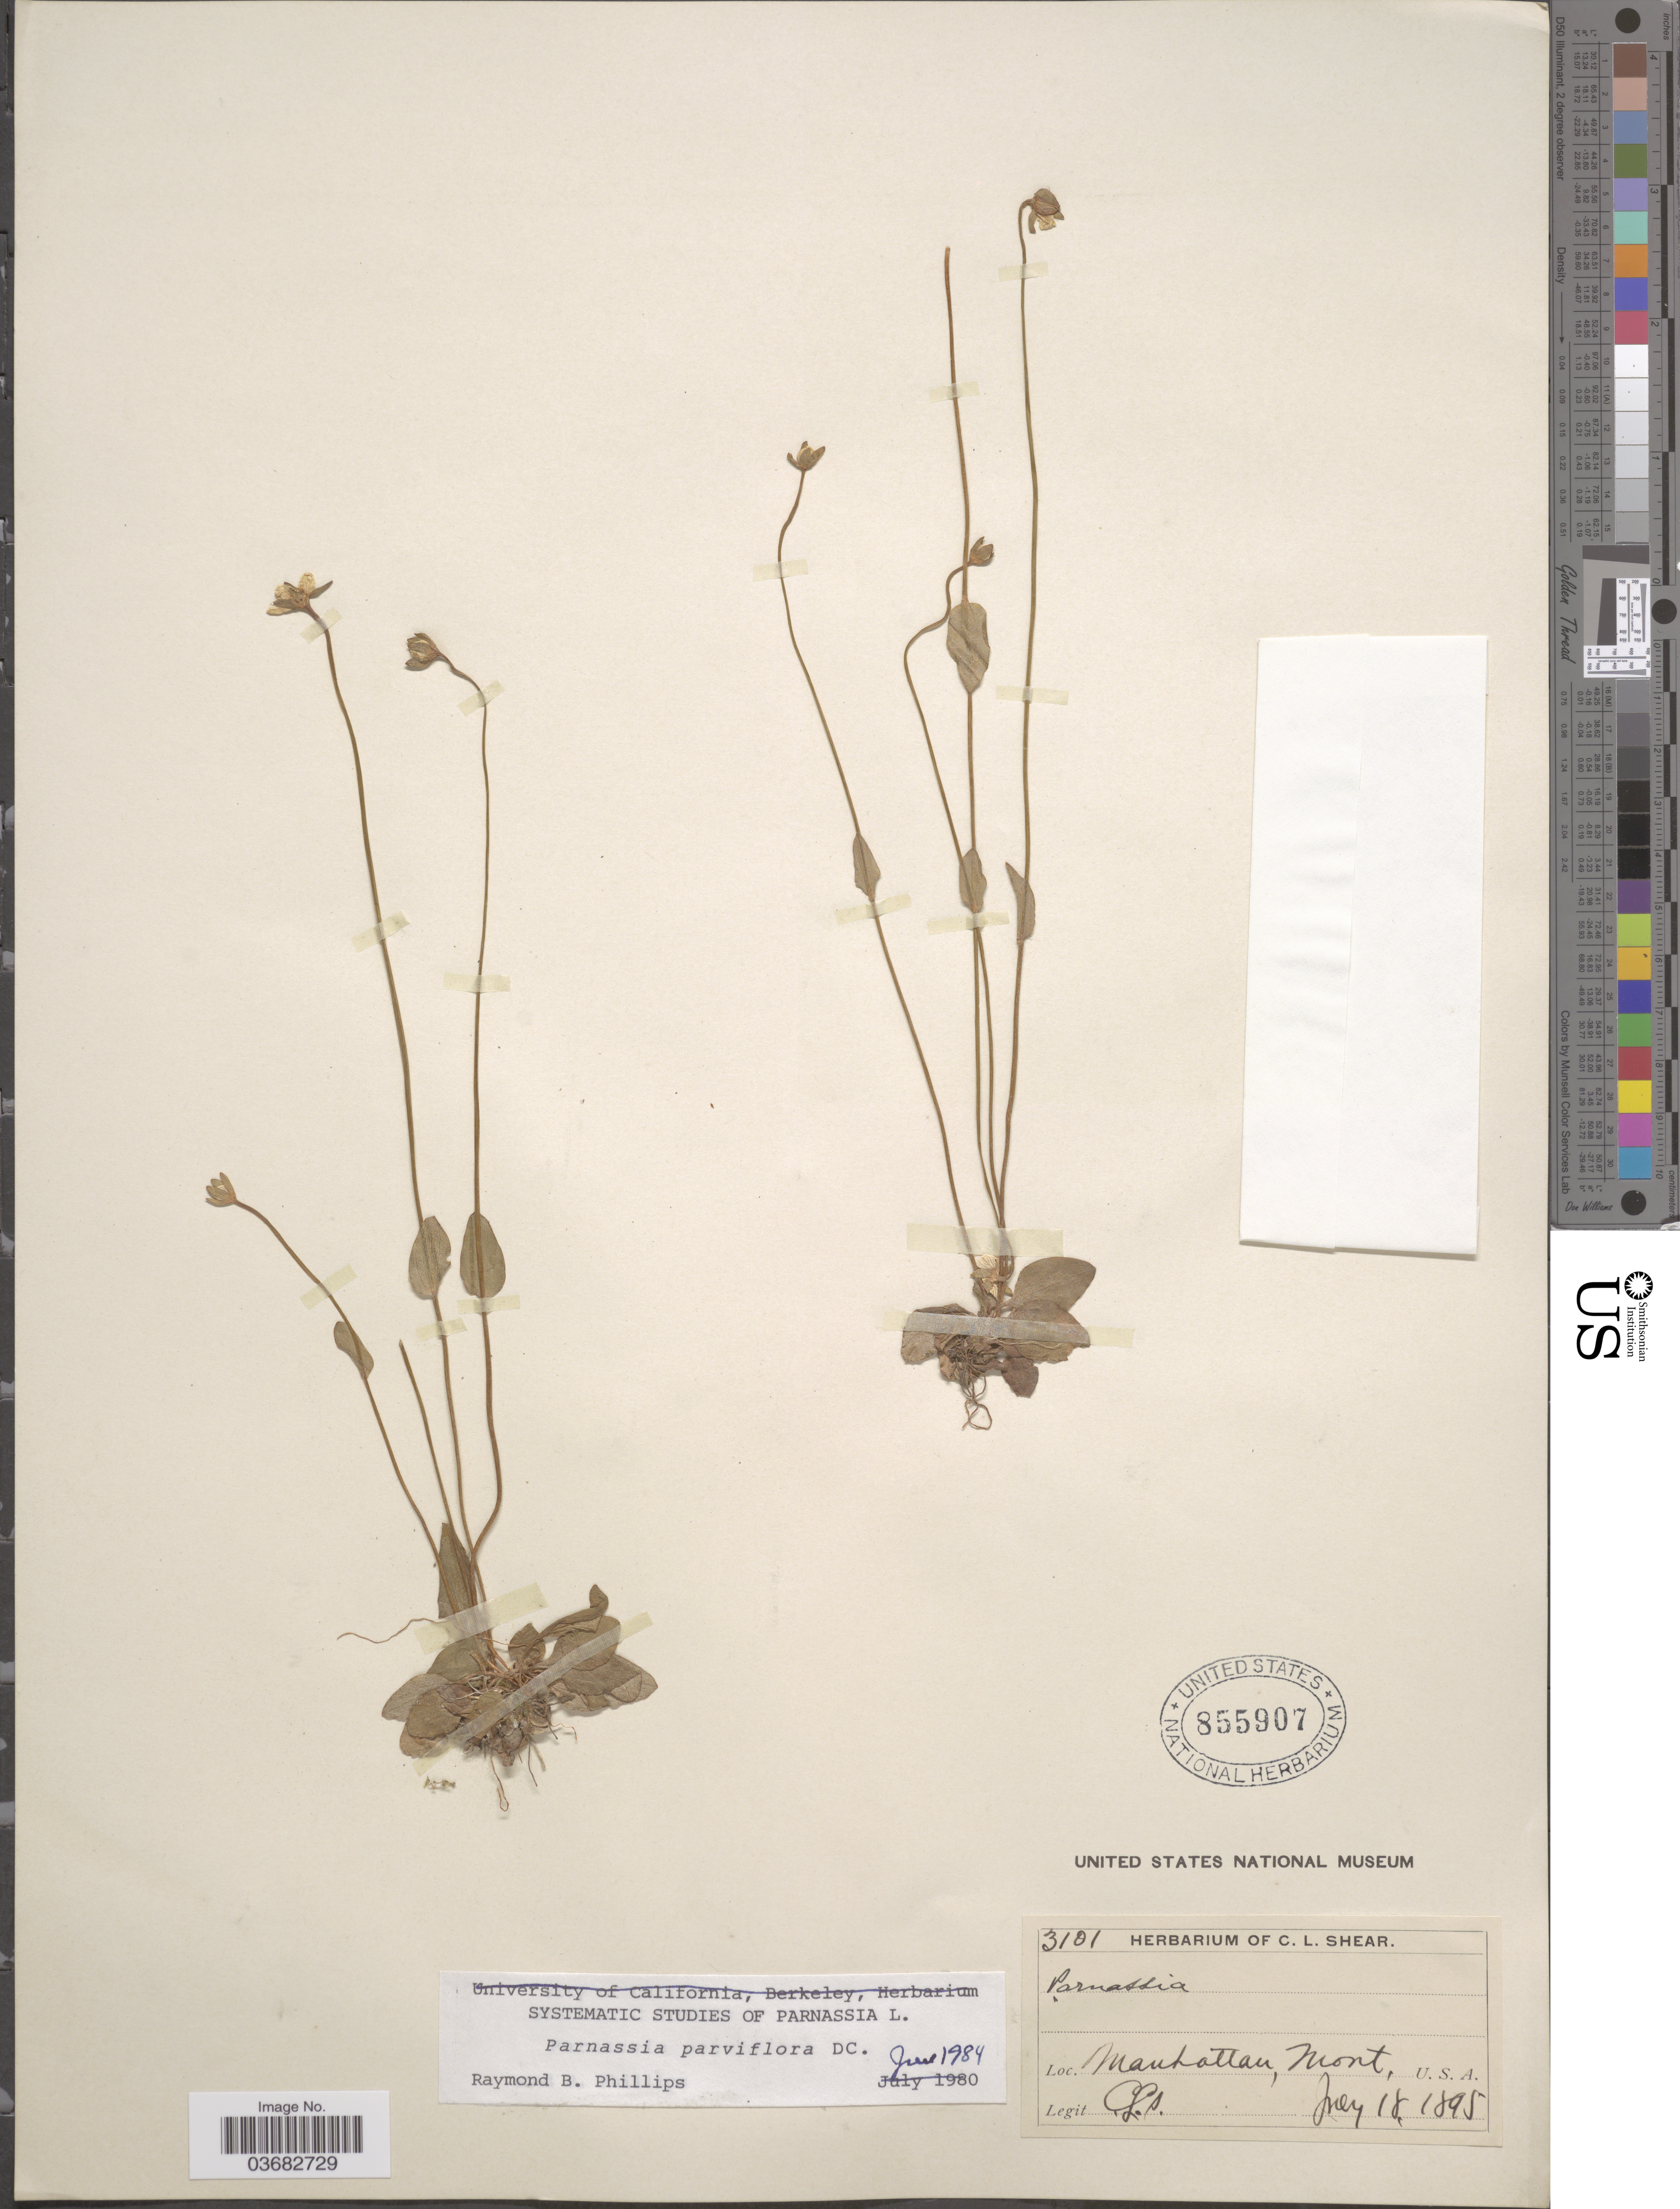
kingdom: Plantae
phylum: Tracheophyta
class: Magnoliopsida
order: Celastrales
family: Parnassiaceae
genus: Parnassia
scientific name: Parnassia parviflora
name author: DC.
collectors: C. L. Shear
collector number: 3101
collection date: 1895-07-18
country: United States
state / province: Montana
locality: Manhattan.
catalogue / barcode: US 855907